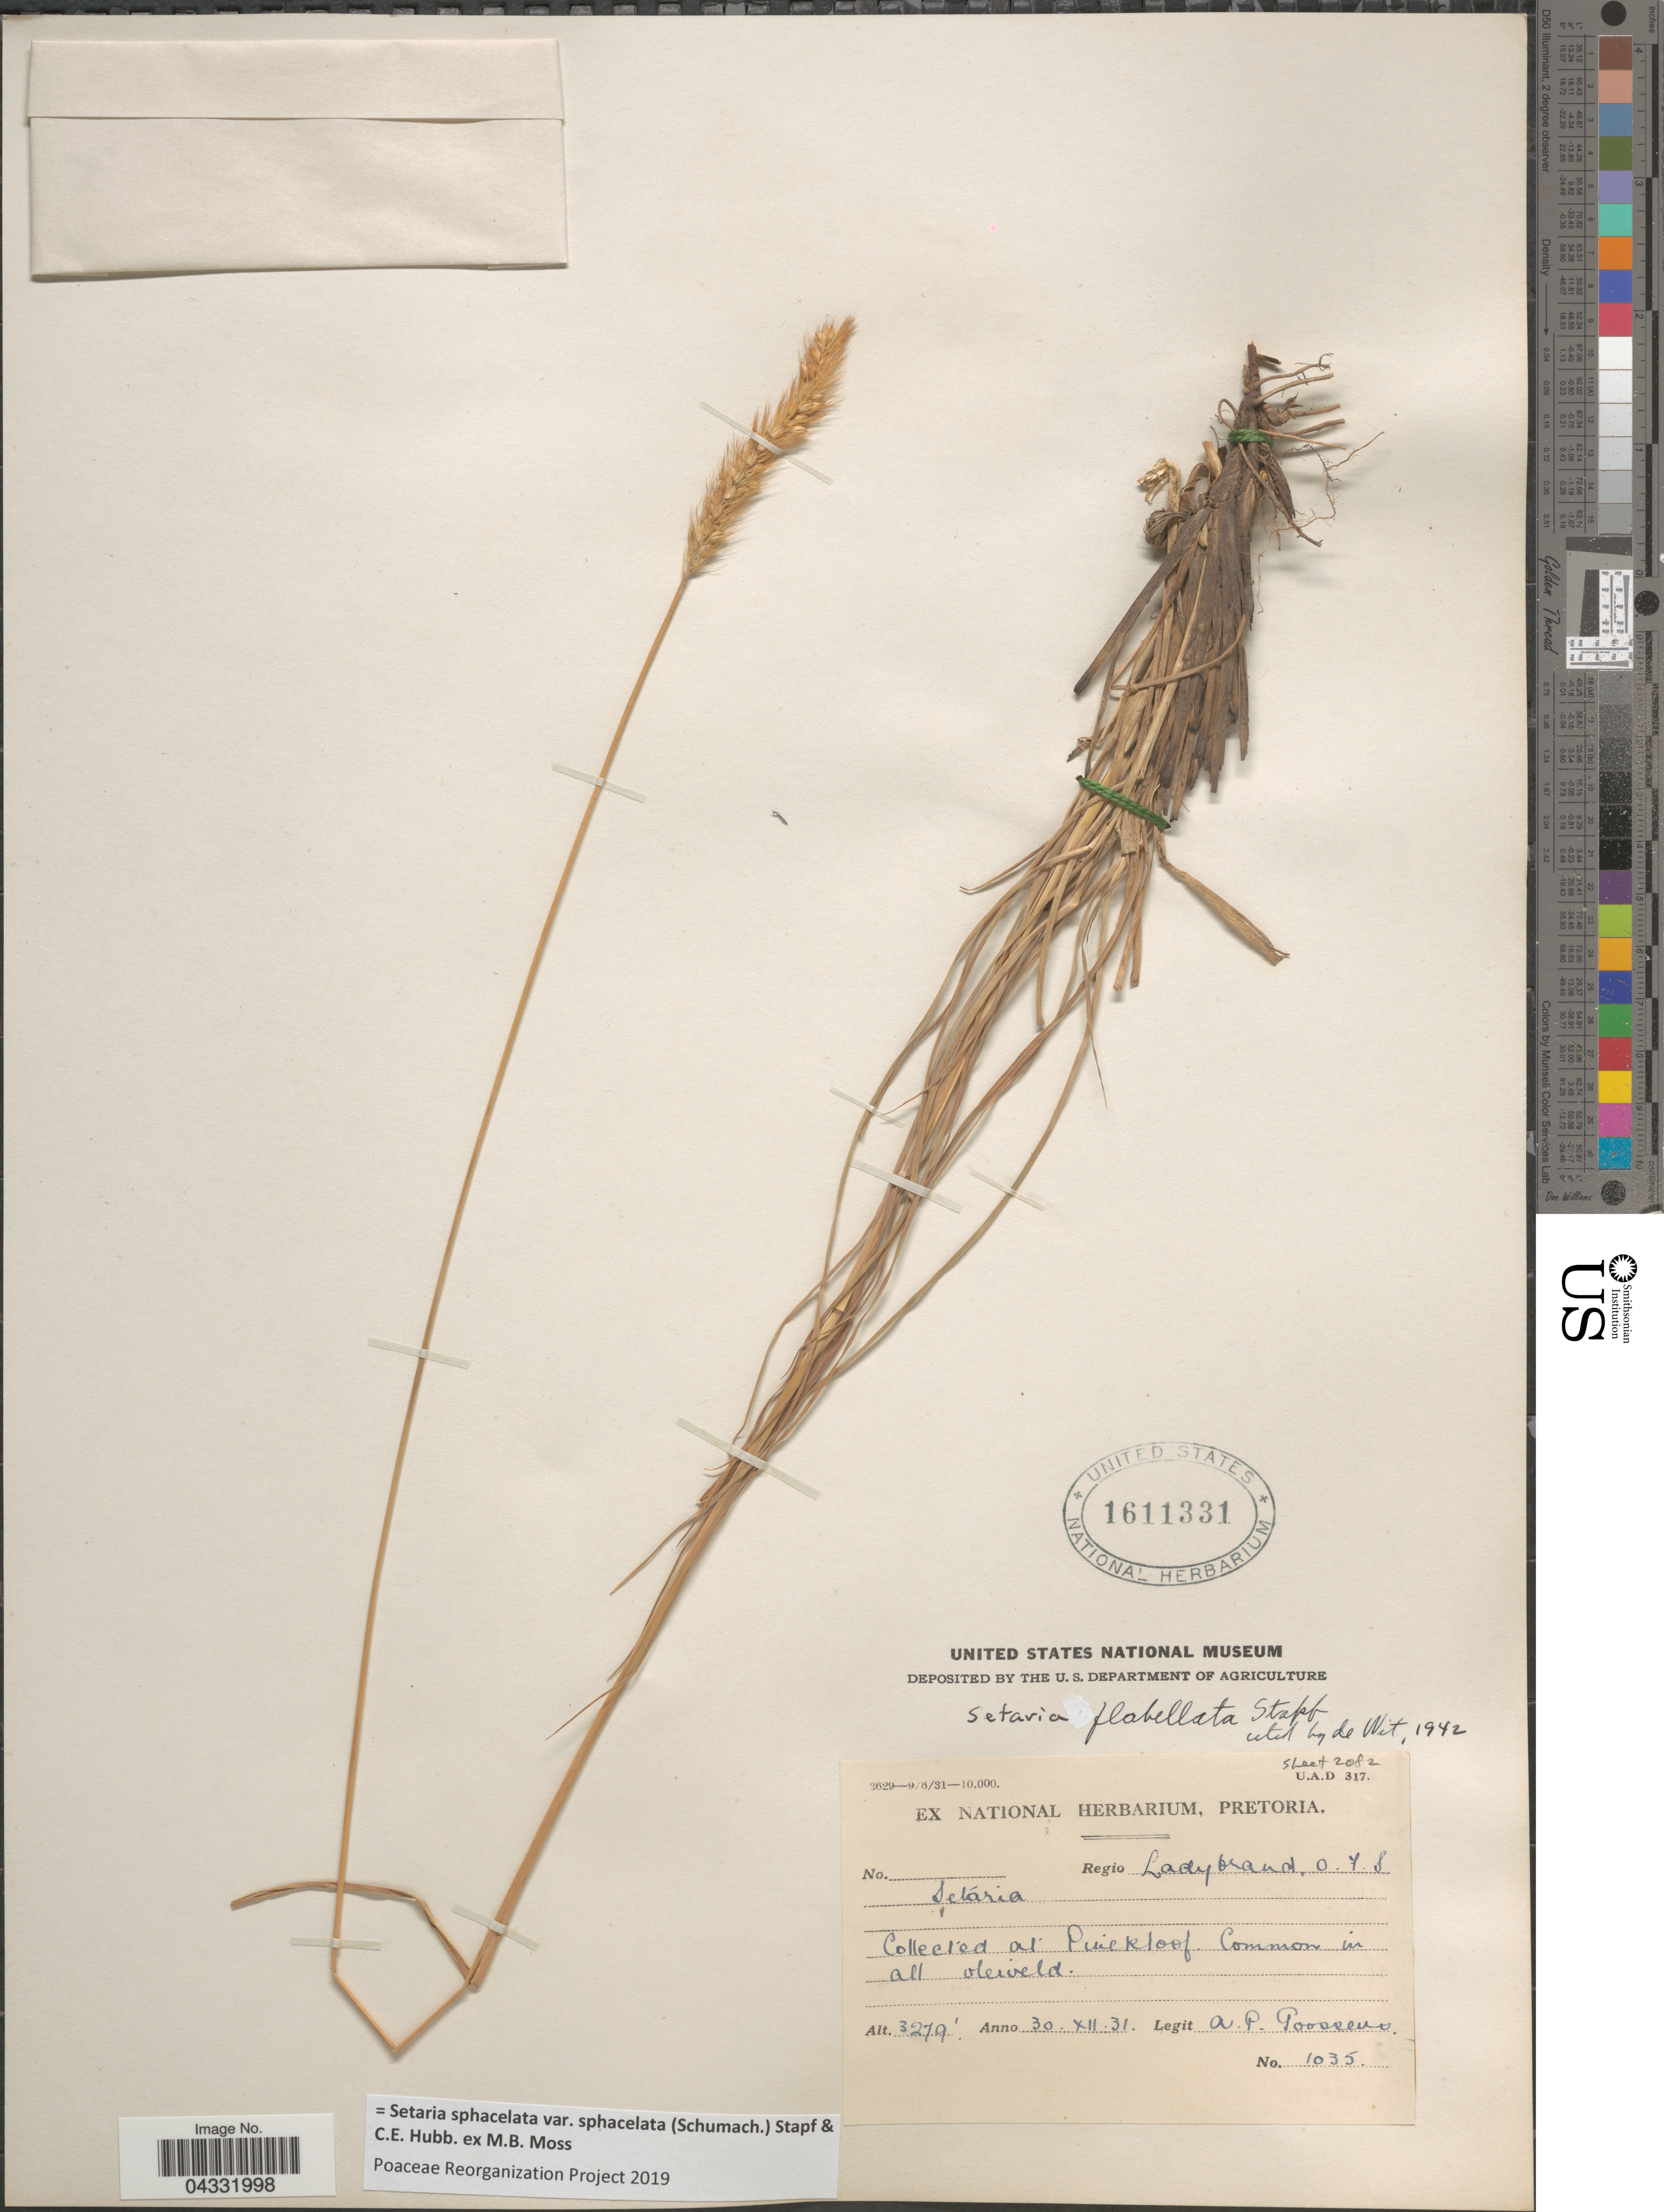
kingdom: Plantae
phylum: Tracheophyta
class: Liliopsida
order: Poales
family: Poaceae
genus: Setaria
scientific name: Setaria sphacelata var. sphacelata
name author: (Schumach.) Stapf & C. E. Hubb. ex M.B. Moss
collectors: A. P. G. Goossens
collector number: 1035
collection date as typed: Transcribed d/m/y: 30/12/31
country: South Africa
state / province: Free State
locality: Regio Ladybrand, O.F.S. Pinekloof.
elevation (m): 999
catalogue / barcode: US 1611331